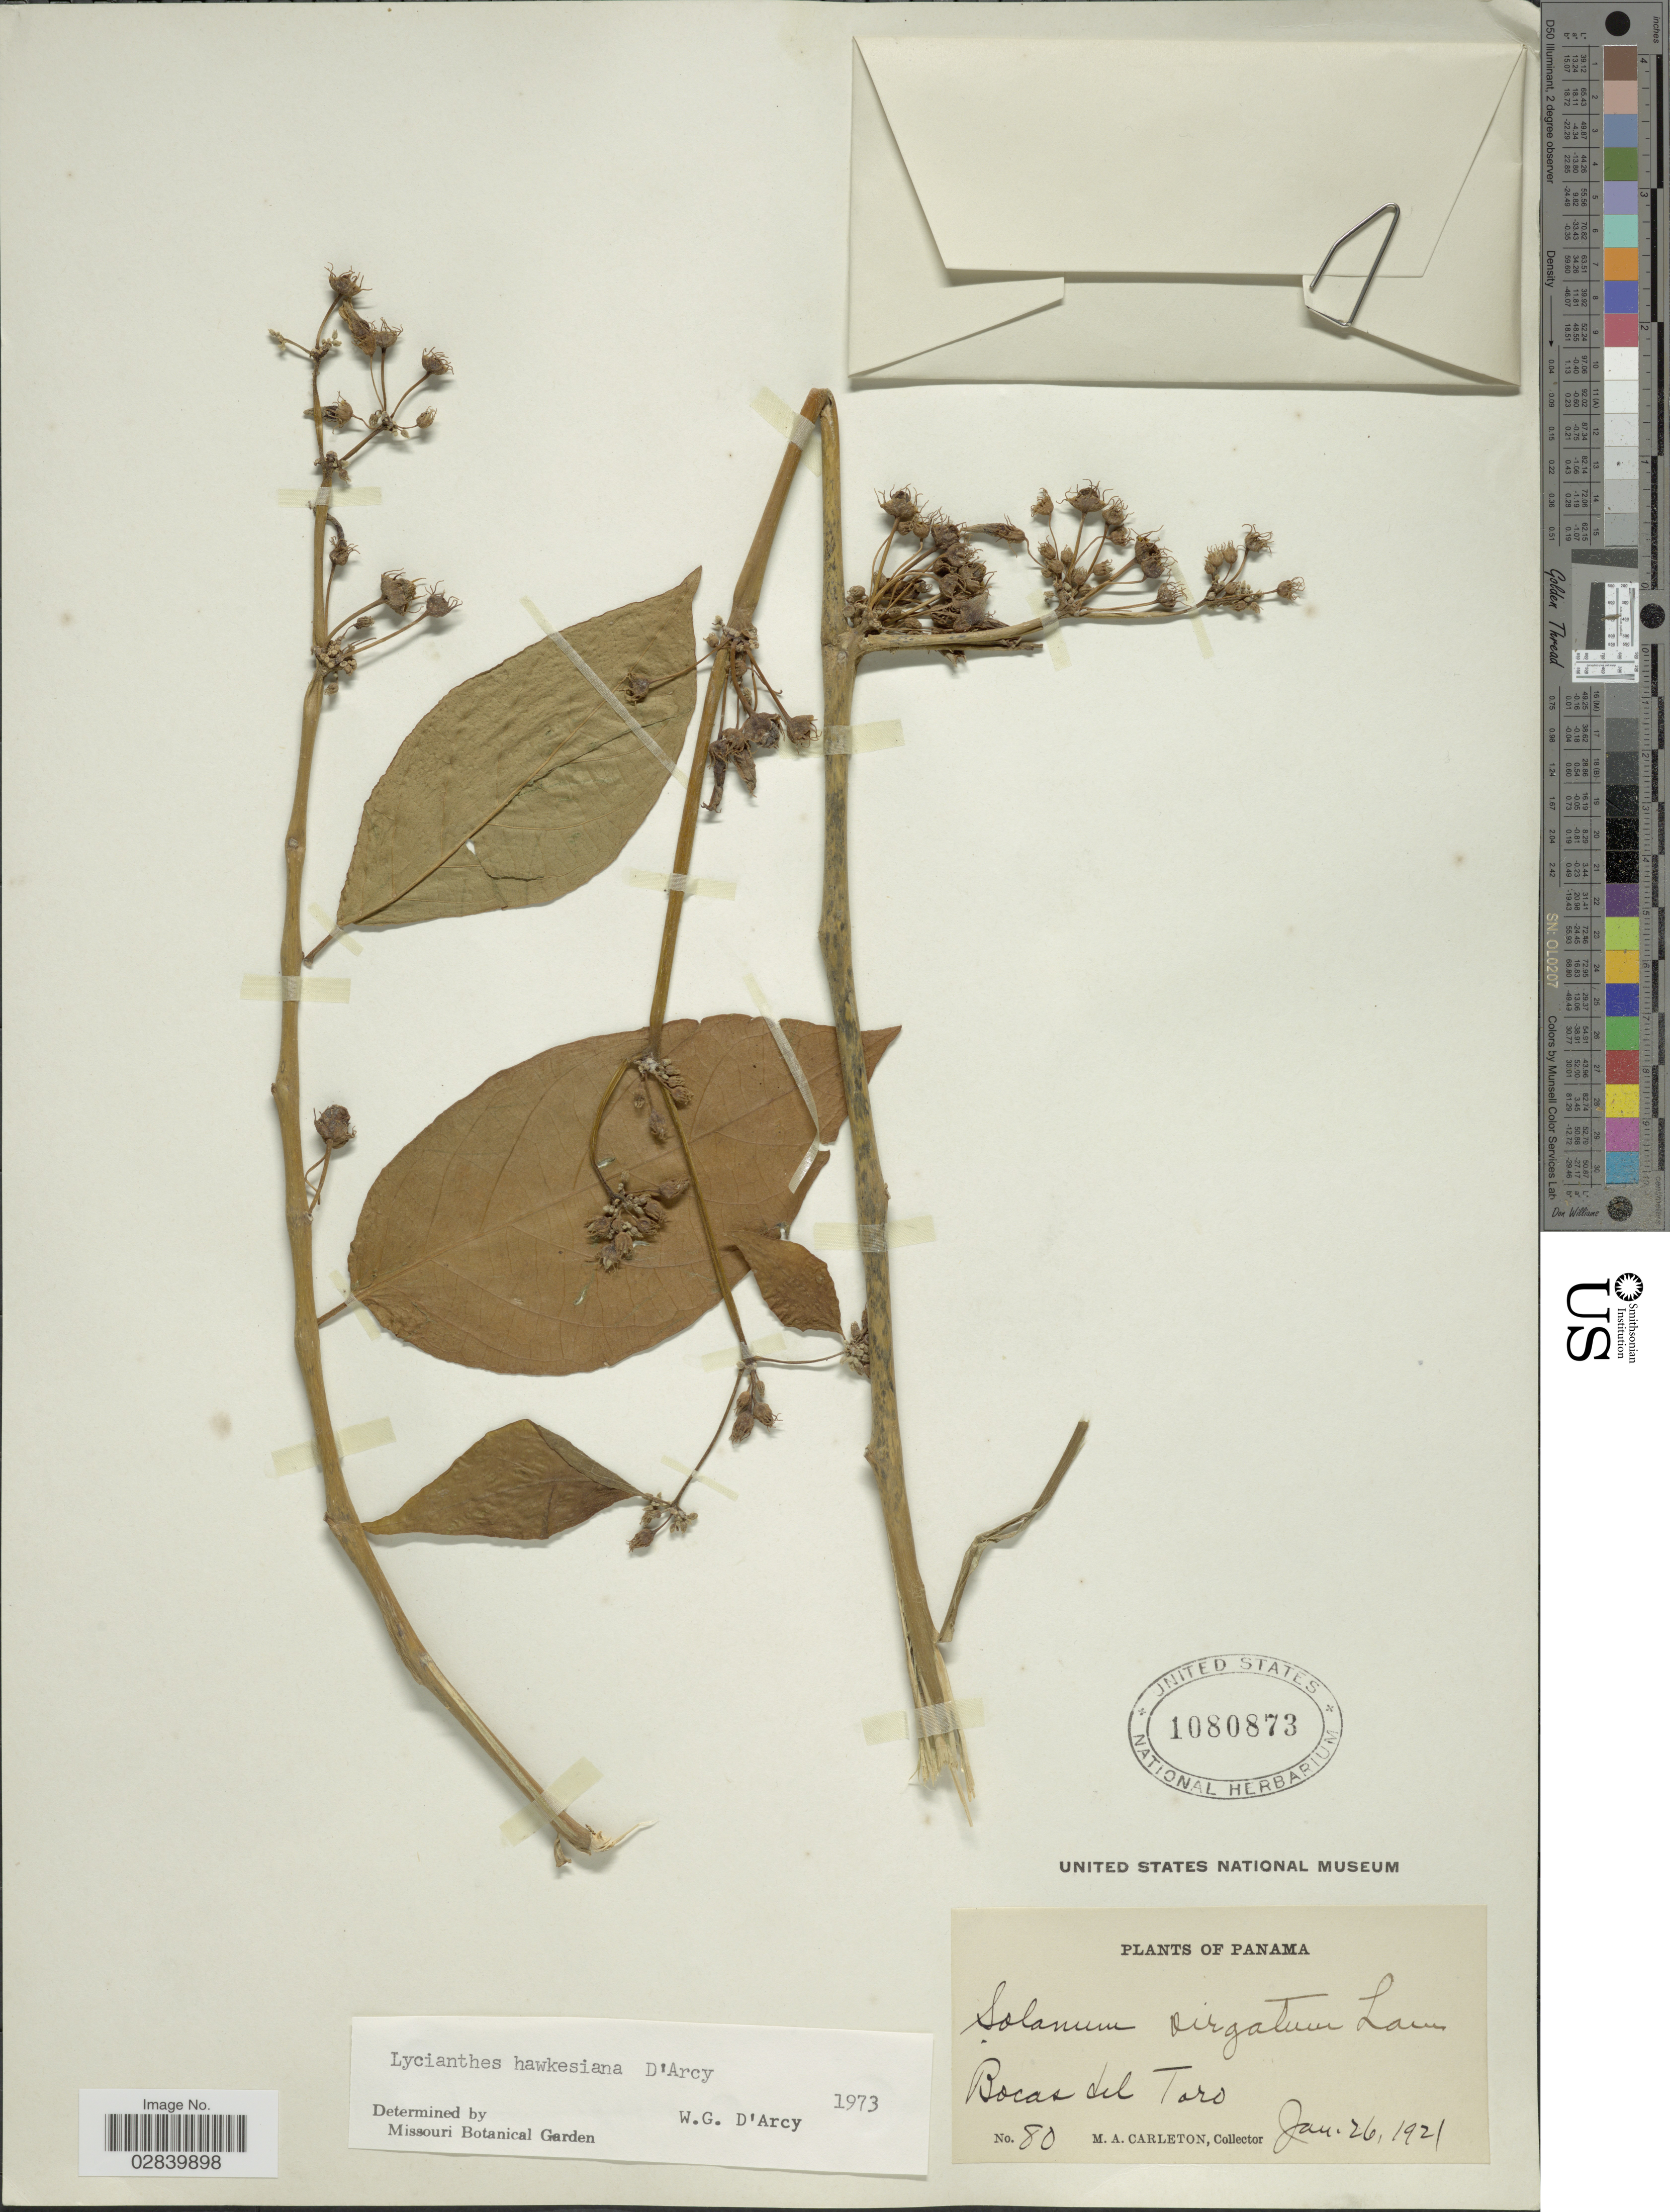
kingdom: Plantae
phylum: Tracheophyta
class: Magnoliopsida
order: Solanales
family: Solanaceae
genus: Lycianthes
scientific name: Lycianthes hawkesiana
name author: D'Arcy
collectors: M. A. Carleton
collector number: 80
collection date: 1921-01-26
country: Panama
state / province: Bocas del Toro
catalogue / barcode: US 1080873